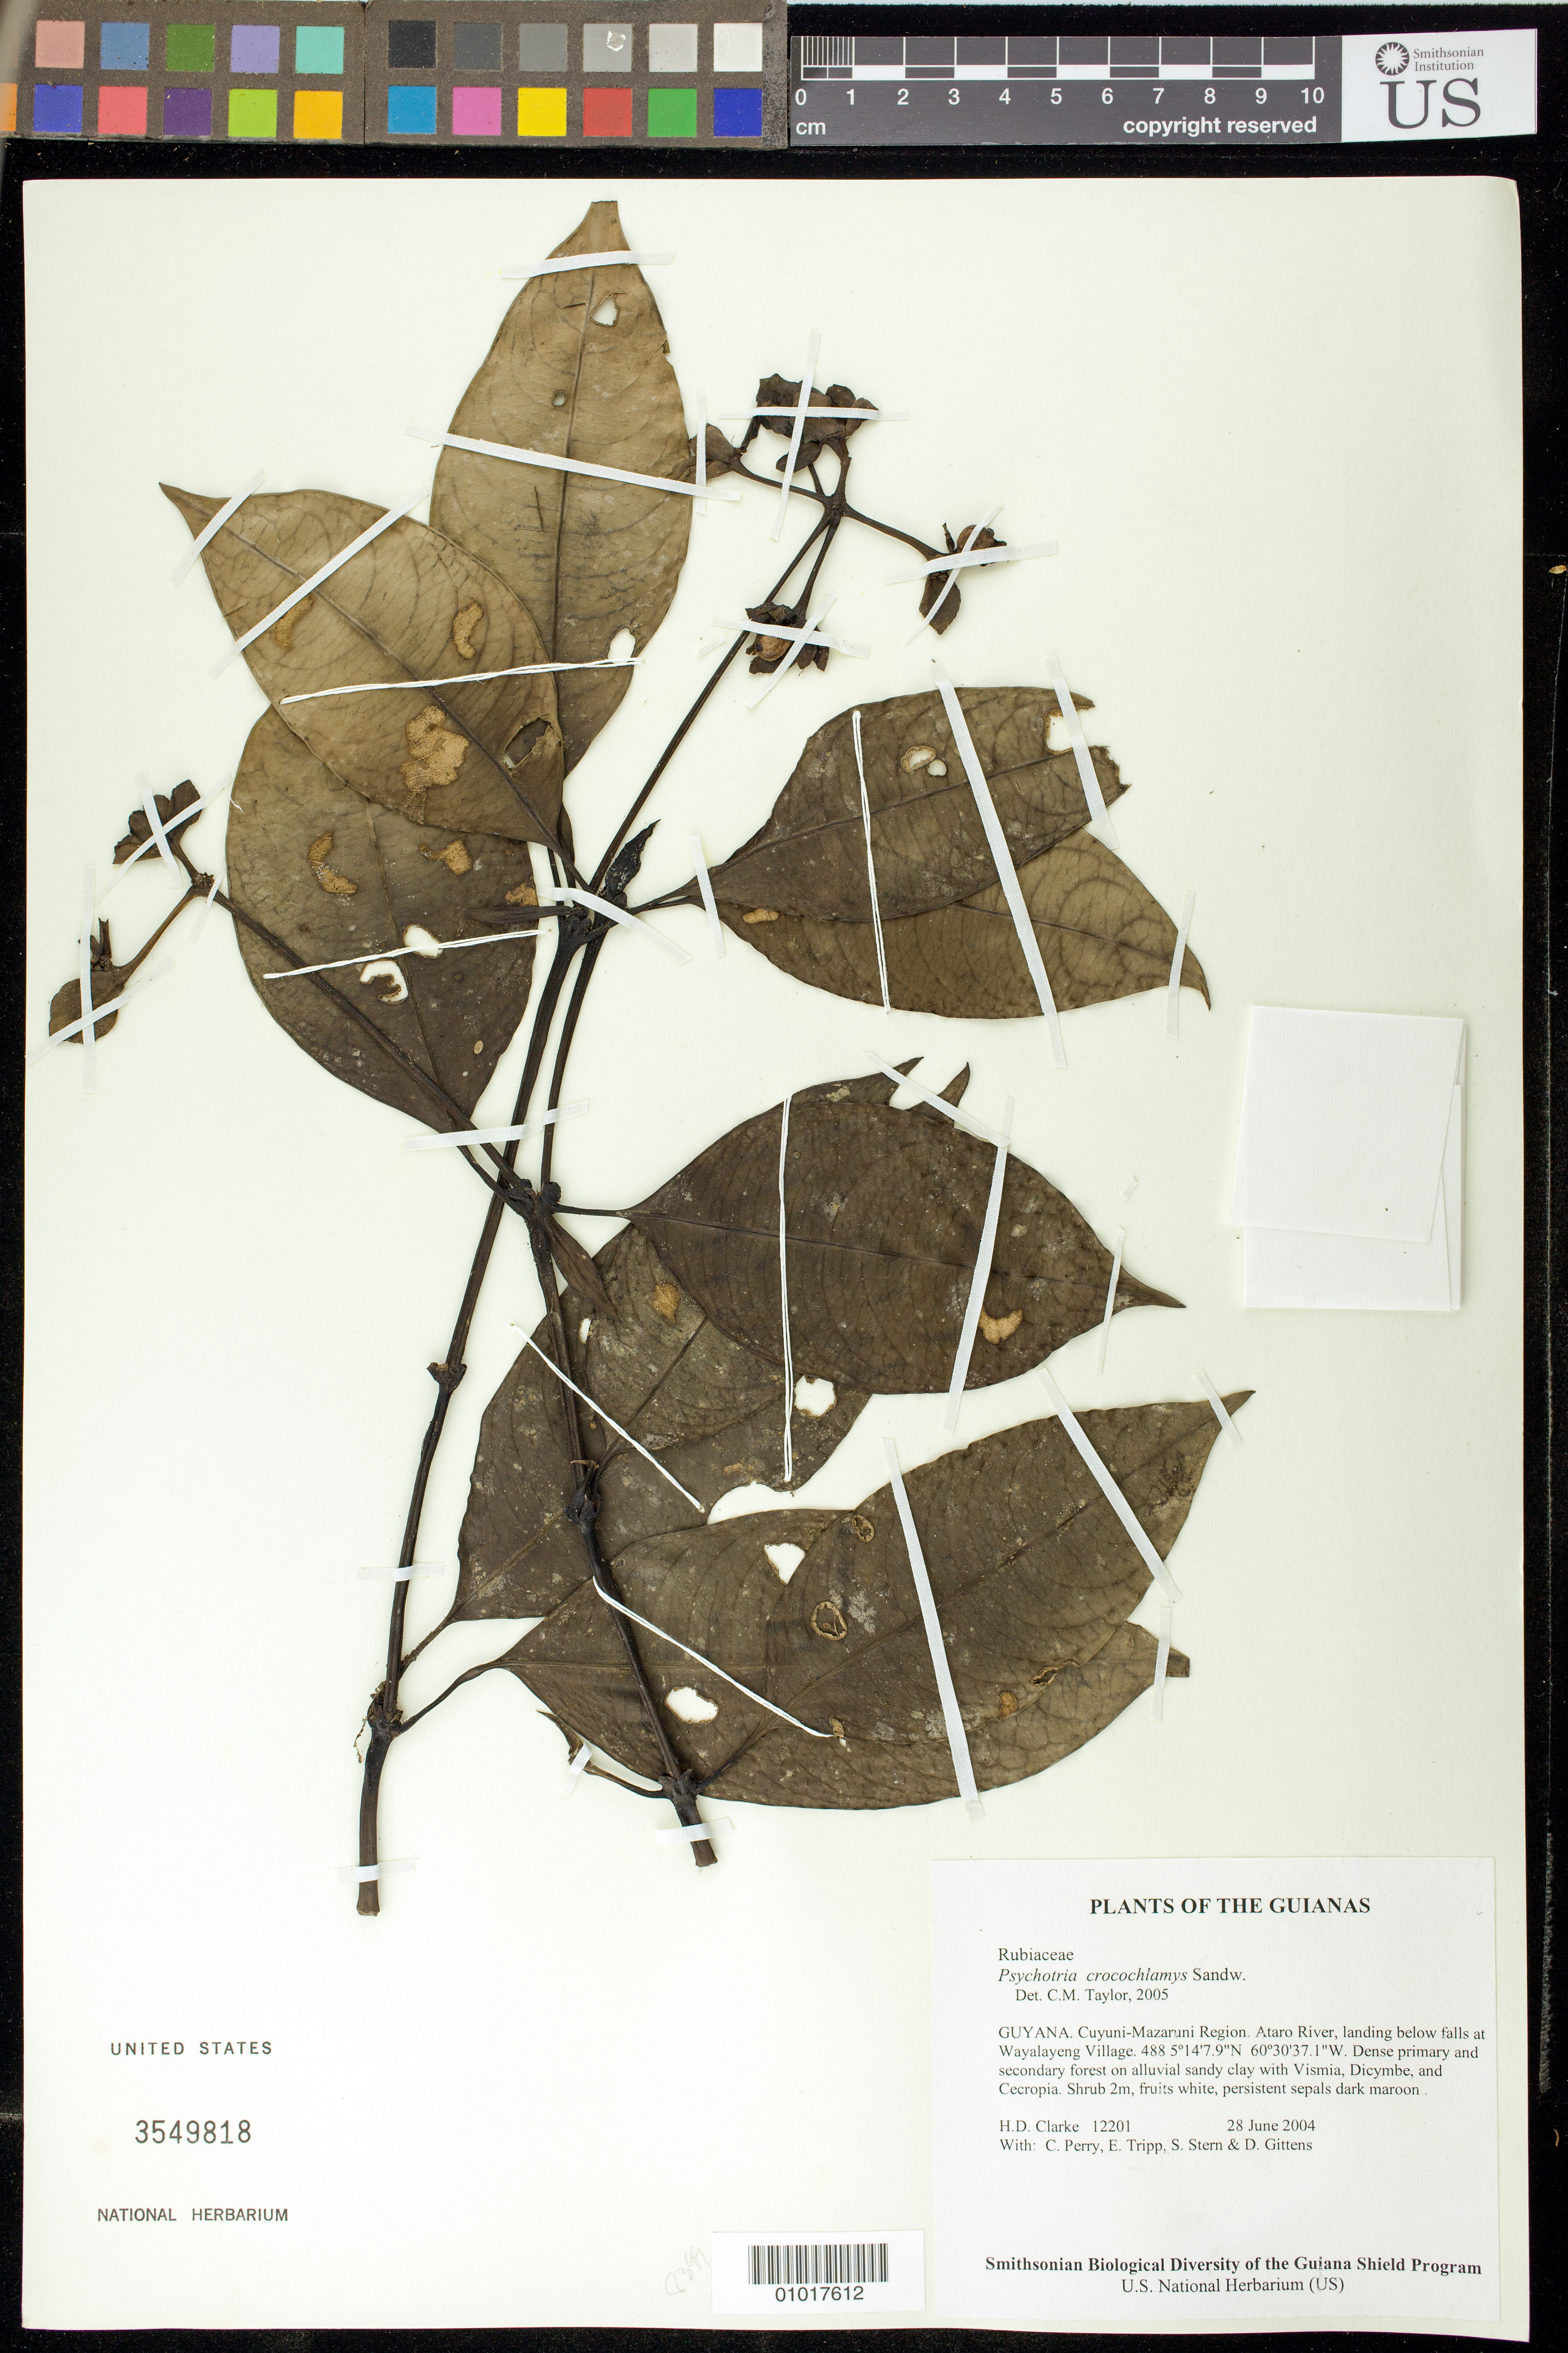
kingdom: Plantae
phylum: Tracheophyta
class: Magnoliopsida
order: Gentianales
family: Rubiaceae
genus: Palicourea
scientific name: Palicourea crocochlamys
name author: (Sandw.) Delprete & J.H. Kirkbr.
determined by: Kirkbride, J. H., Jr.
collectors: H. D. Clarke, C. Perry, E. Tripp, S. R. Stern & D. Gittens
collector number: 12201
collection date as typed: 28 June 2004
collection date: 2004-06-28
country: Guyana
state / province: Cuyuni-Mazaruni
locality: Ataro River, landing below falls at Wayalayeng Village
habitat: Dense primary and secondary forest on alluvial sandy clay with Vismia, Dicymbe, and Cecropia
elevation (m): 488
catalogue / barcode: US 3549818